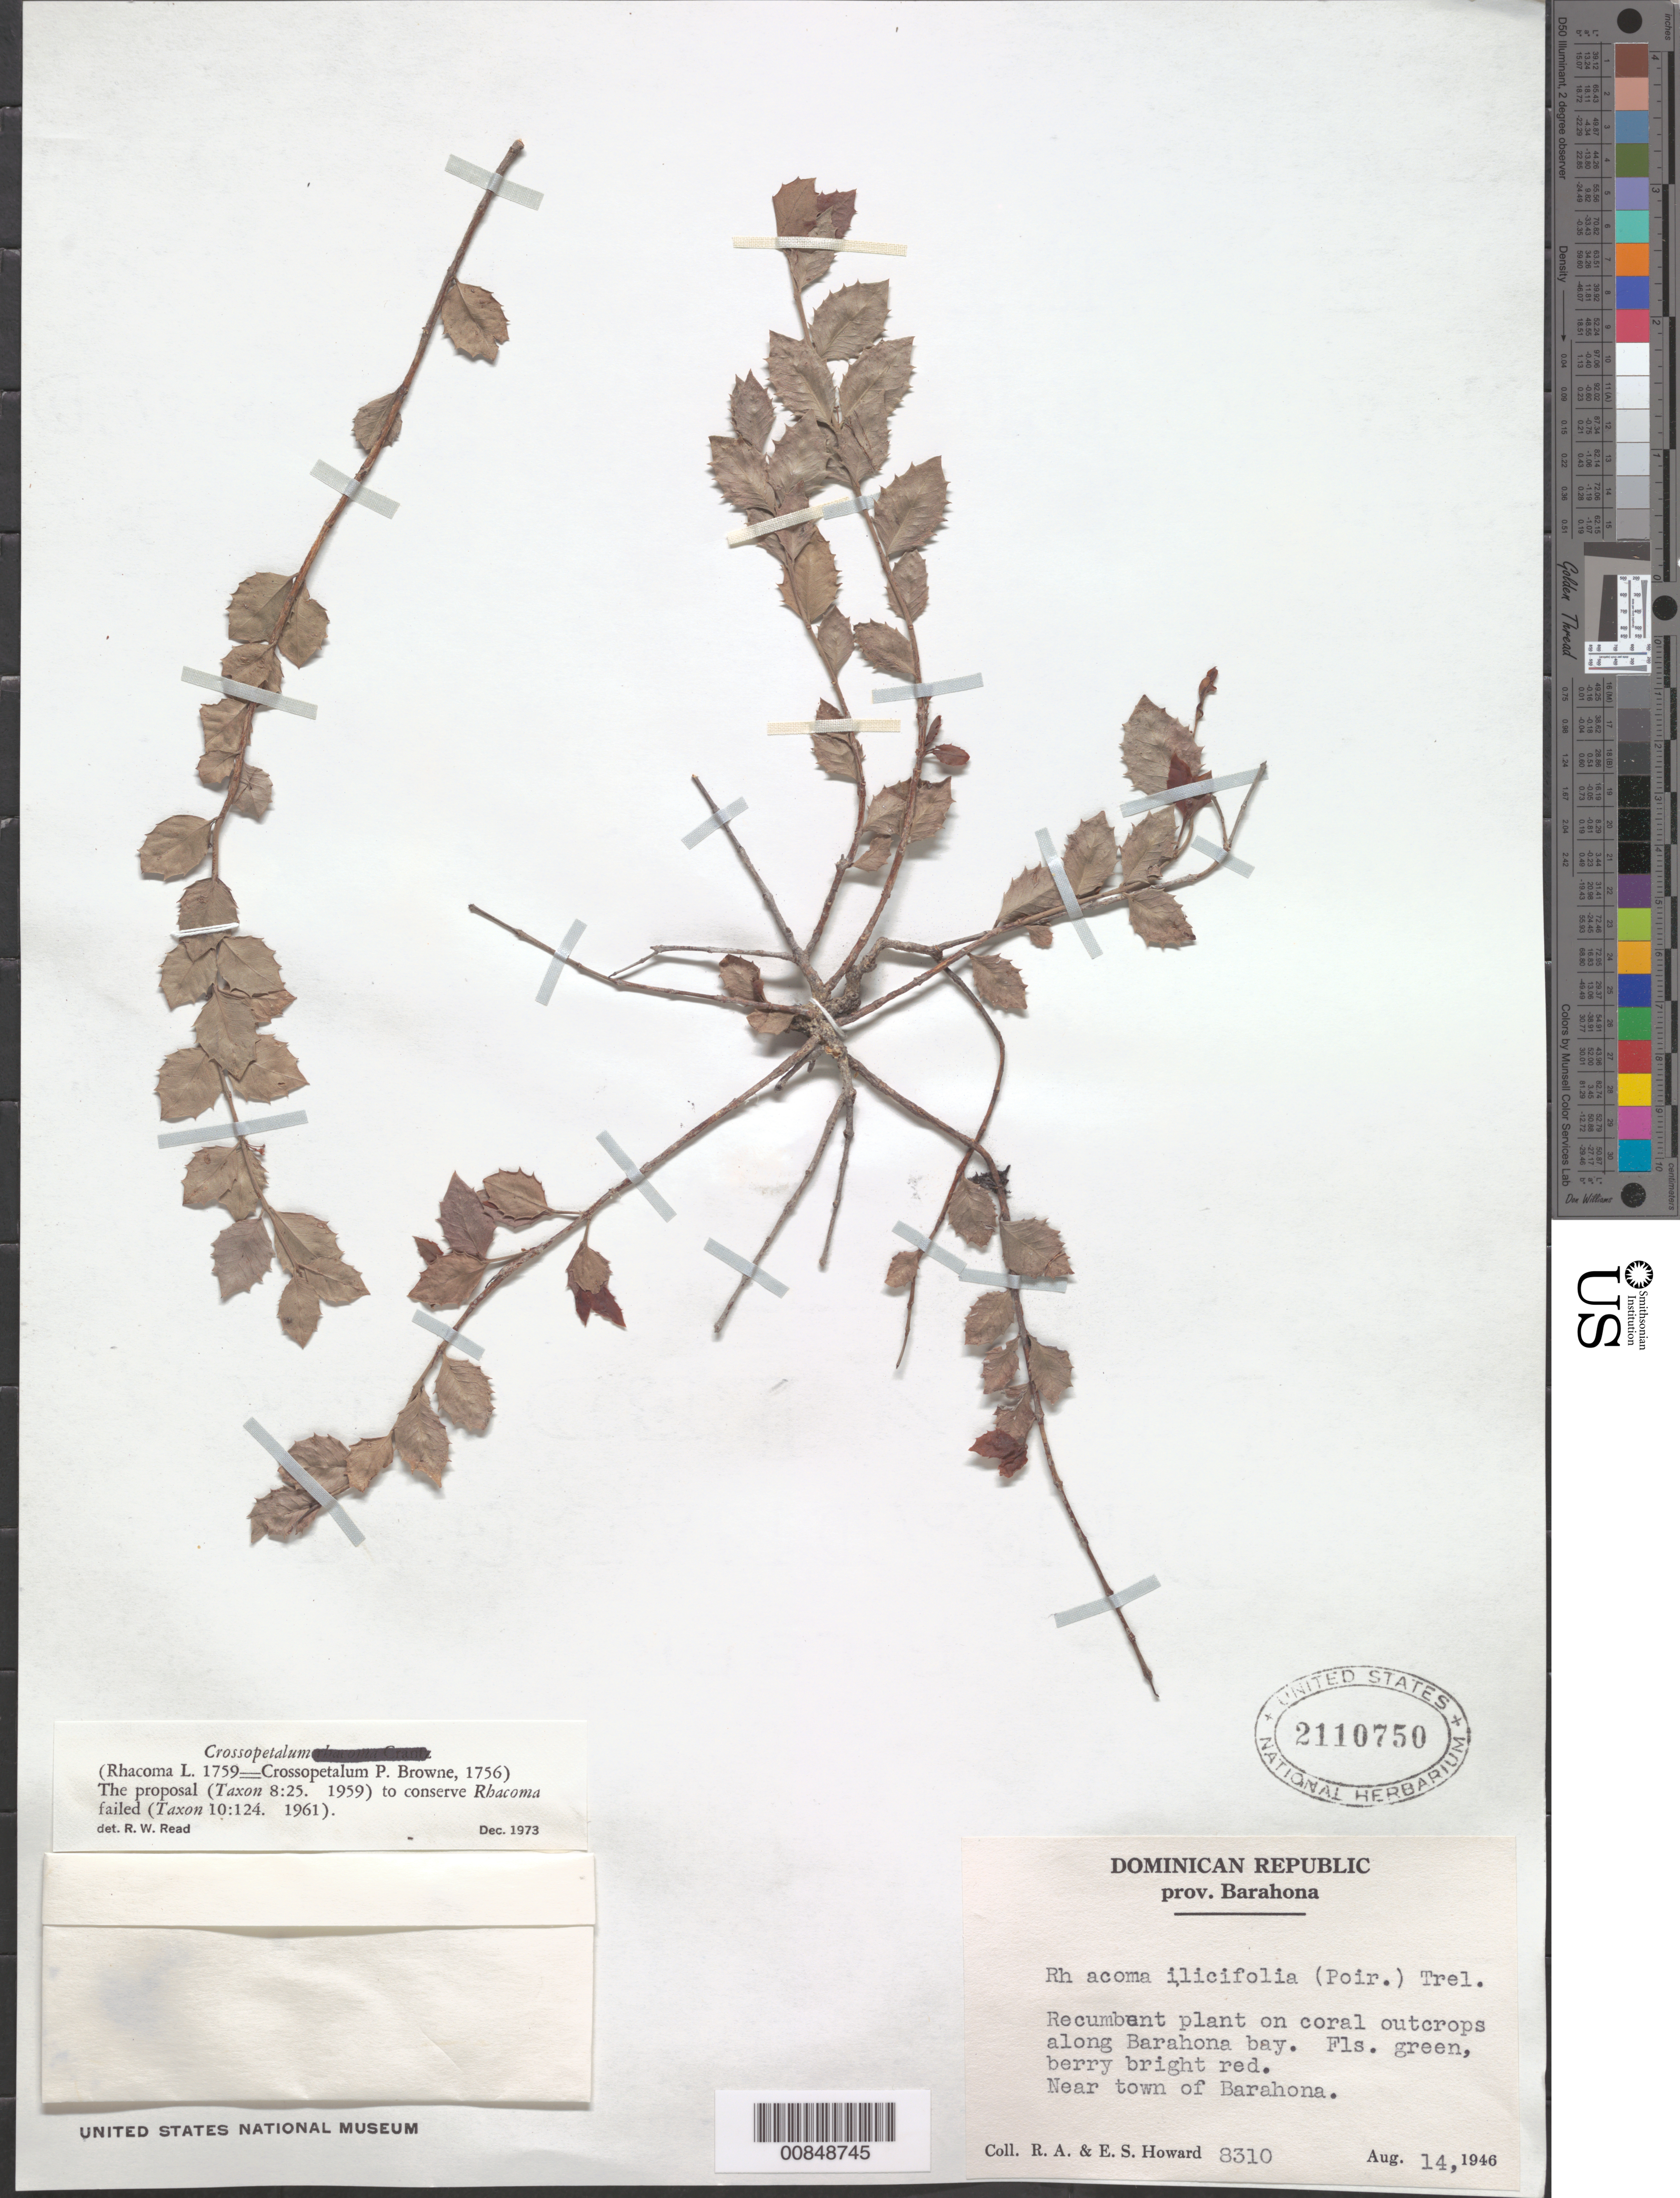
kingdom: Plantae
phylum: Tracheophyta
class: Magnoliopsida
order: Celastrales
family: Celastraceae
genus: Crossopetalum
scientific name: Crossopetalum ilicifolium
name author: (Poir.) Kuntze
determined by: Read, Robert W., (US), NMNH (UNITED STATES)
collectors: R. A. Howard & E. S. Howard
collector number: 8310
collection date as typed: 14 Aug 1946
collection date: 1946-08-14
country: Dominican Republic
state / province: Barahona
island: Hispaniola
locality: Along Barahona Bay, near the town of Barahona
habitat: On coral outcrops along bay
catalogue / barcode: US 2110750